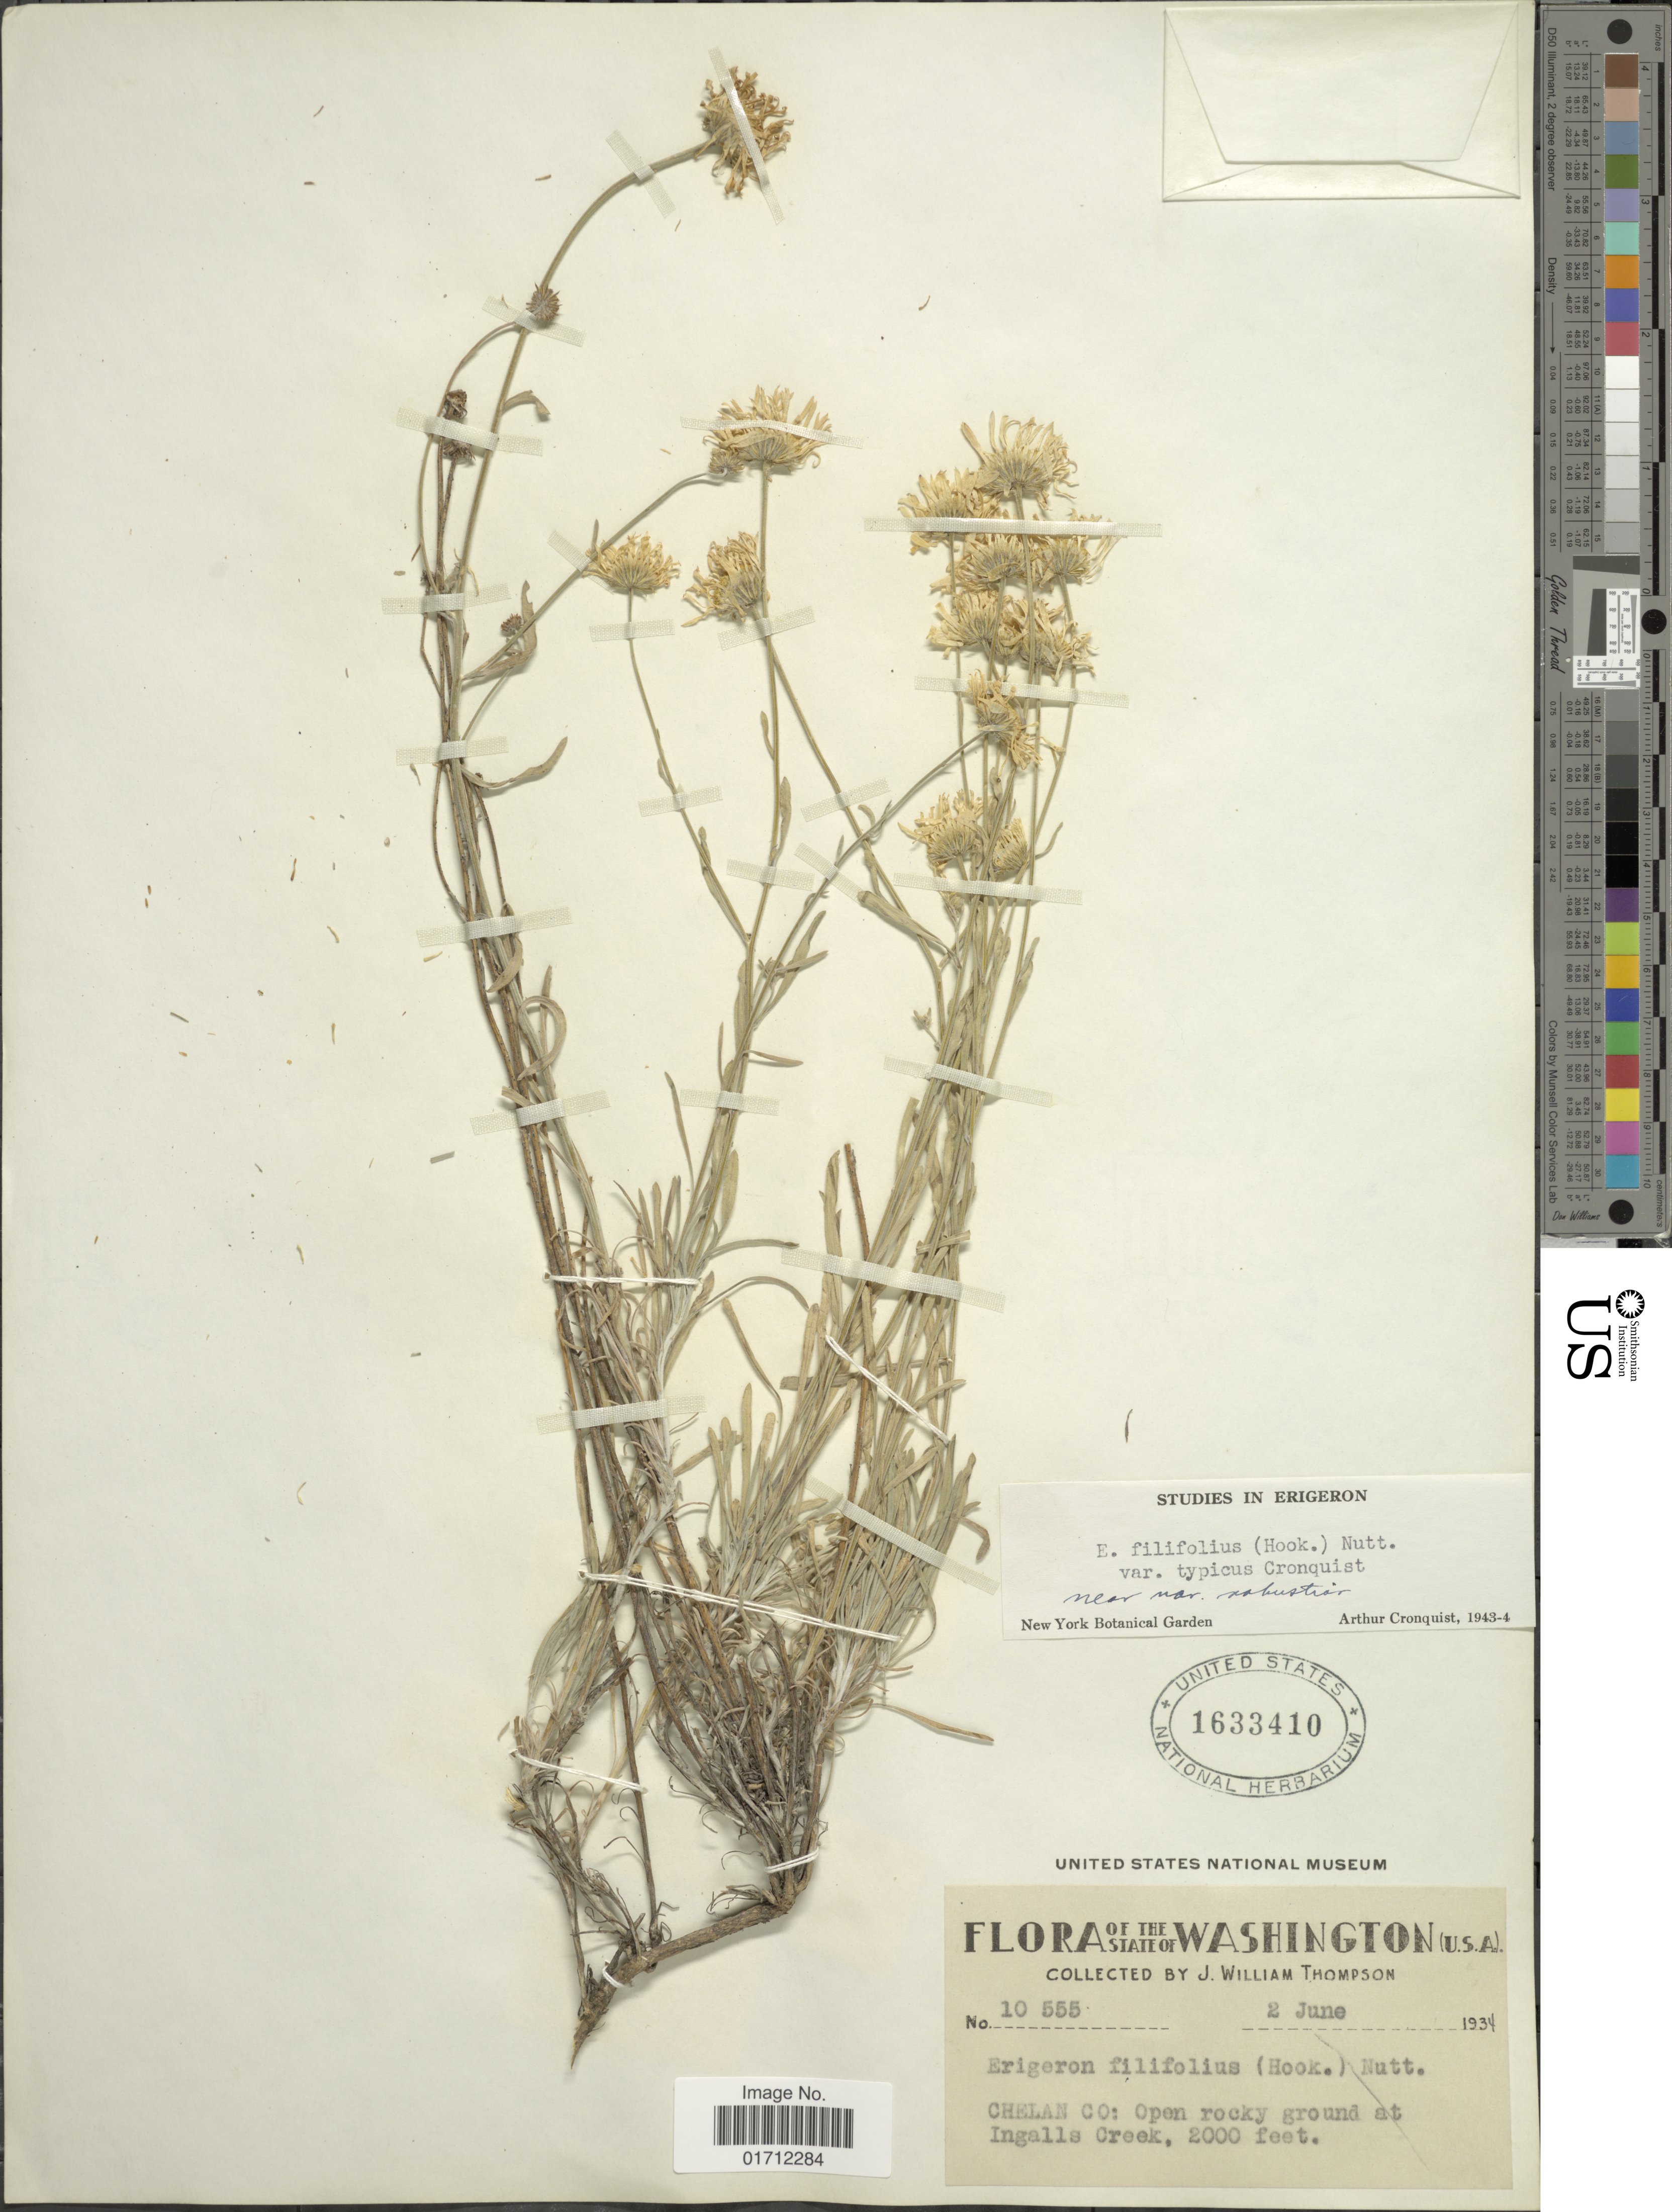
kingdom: Plantae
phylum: Tracheophyta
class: Magnoliopsida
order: Asterales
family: Asteraceae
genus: Erigeron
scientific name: Erigeron filifolius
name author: (Hook.) Nutt.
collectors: J. W. Thompson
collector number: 10555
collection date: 1934-06-02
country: United States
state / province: Washington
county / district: Chelan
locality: Chelan Co: at Ingalls Creek.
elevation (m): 610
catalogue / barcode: US 1633410